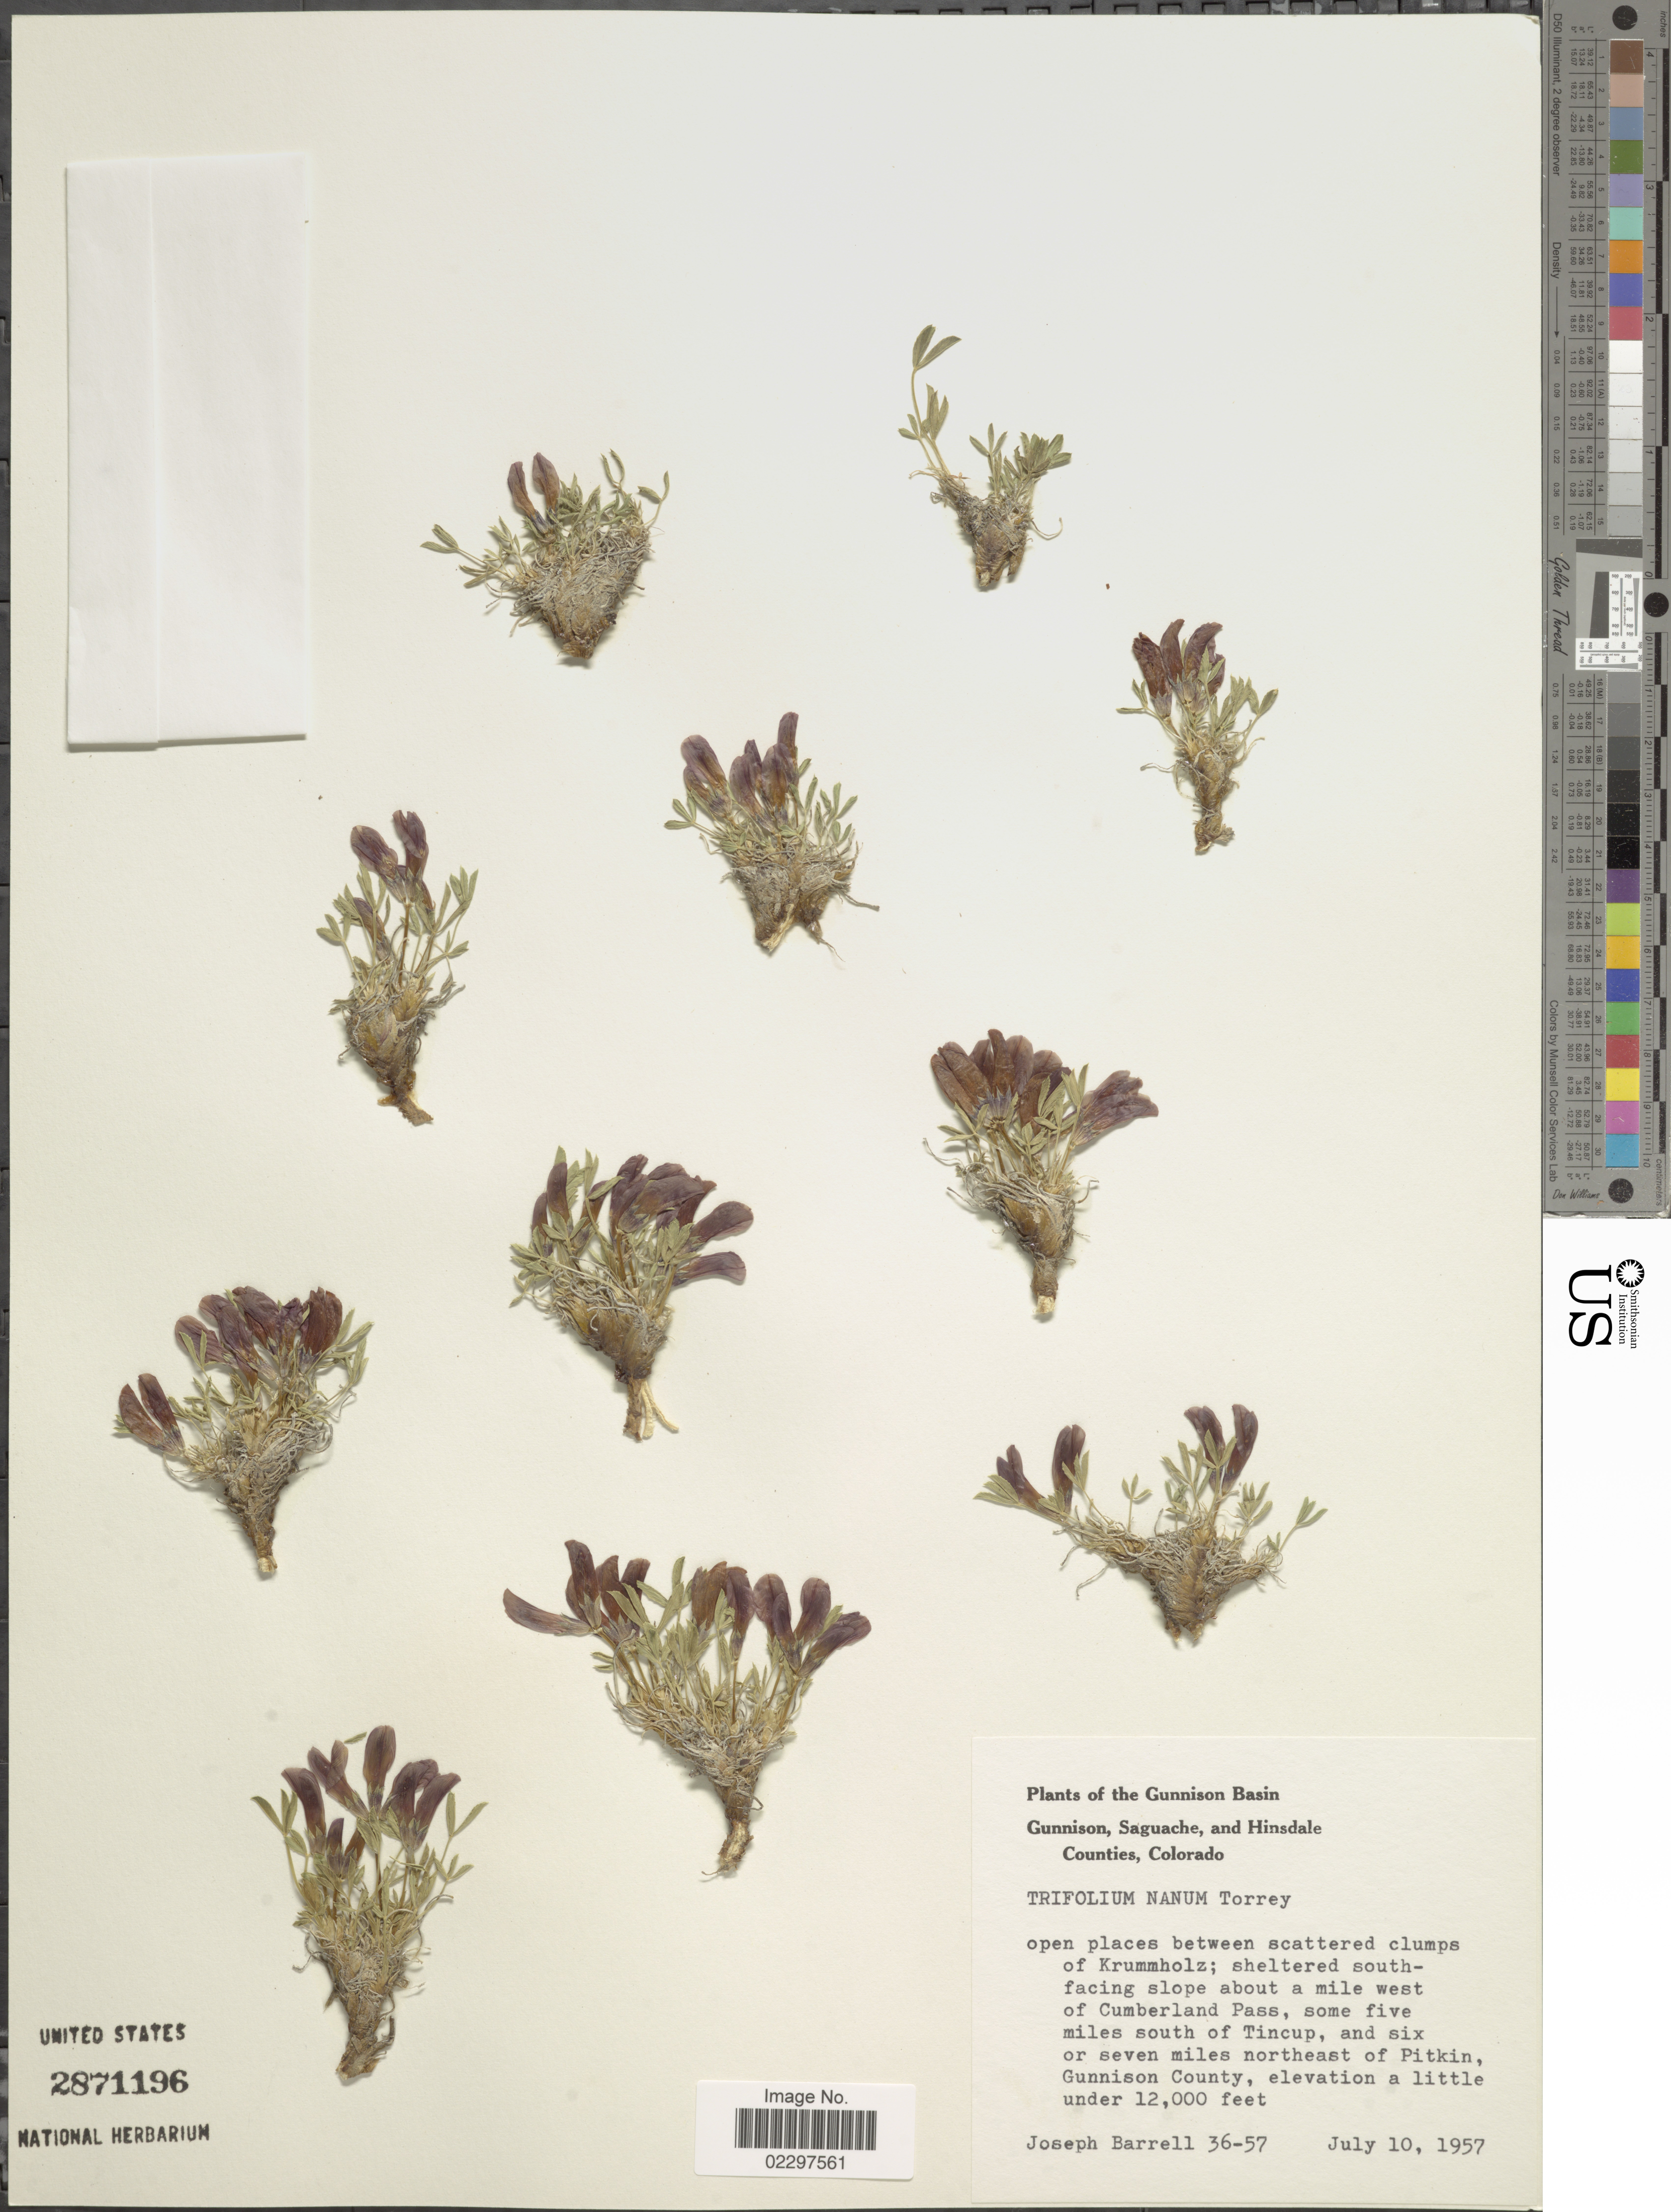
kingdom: Plantae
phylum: Tracheophyta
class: Magnoliopsida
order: Fabales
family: Fabaceae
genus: Trifolium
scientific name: Trifolium nanum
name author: Torr.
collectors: J. Barrell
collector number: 36-57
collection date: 1957-07-10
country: United States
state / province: Colorado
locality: Gunnison Basin. Gunnison, Saguache, and Hinsdale Counties, Colorado. Sheltered south-facing slope about a mile west of Cumberland Pass, some five miles south of Tincup, and six or seven miles northeast of Pitkin, Gunnison County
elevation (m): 3658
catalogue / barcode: US 2871196